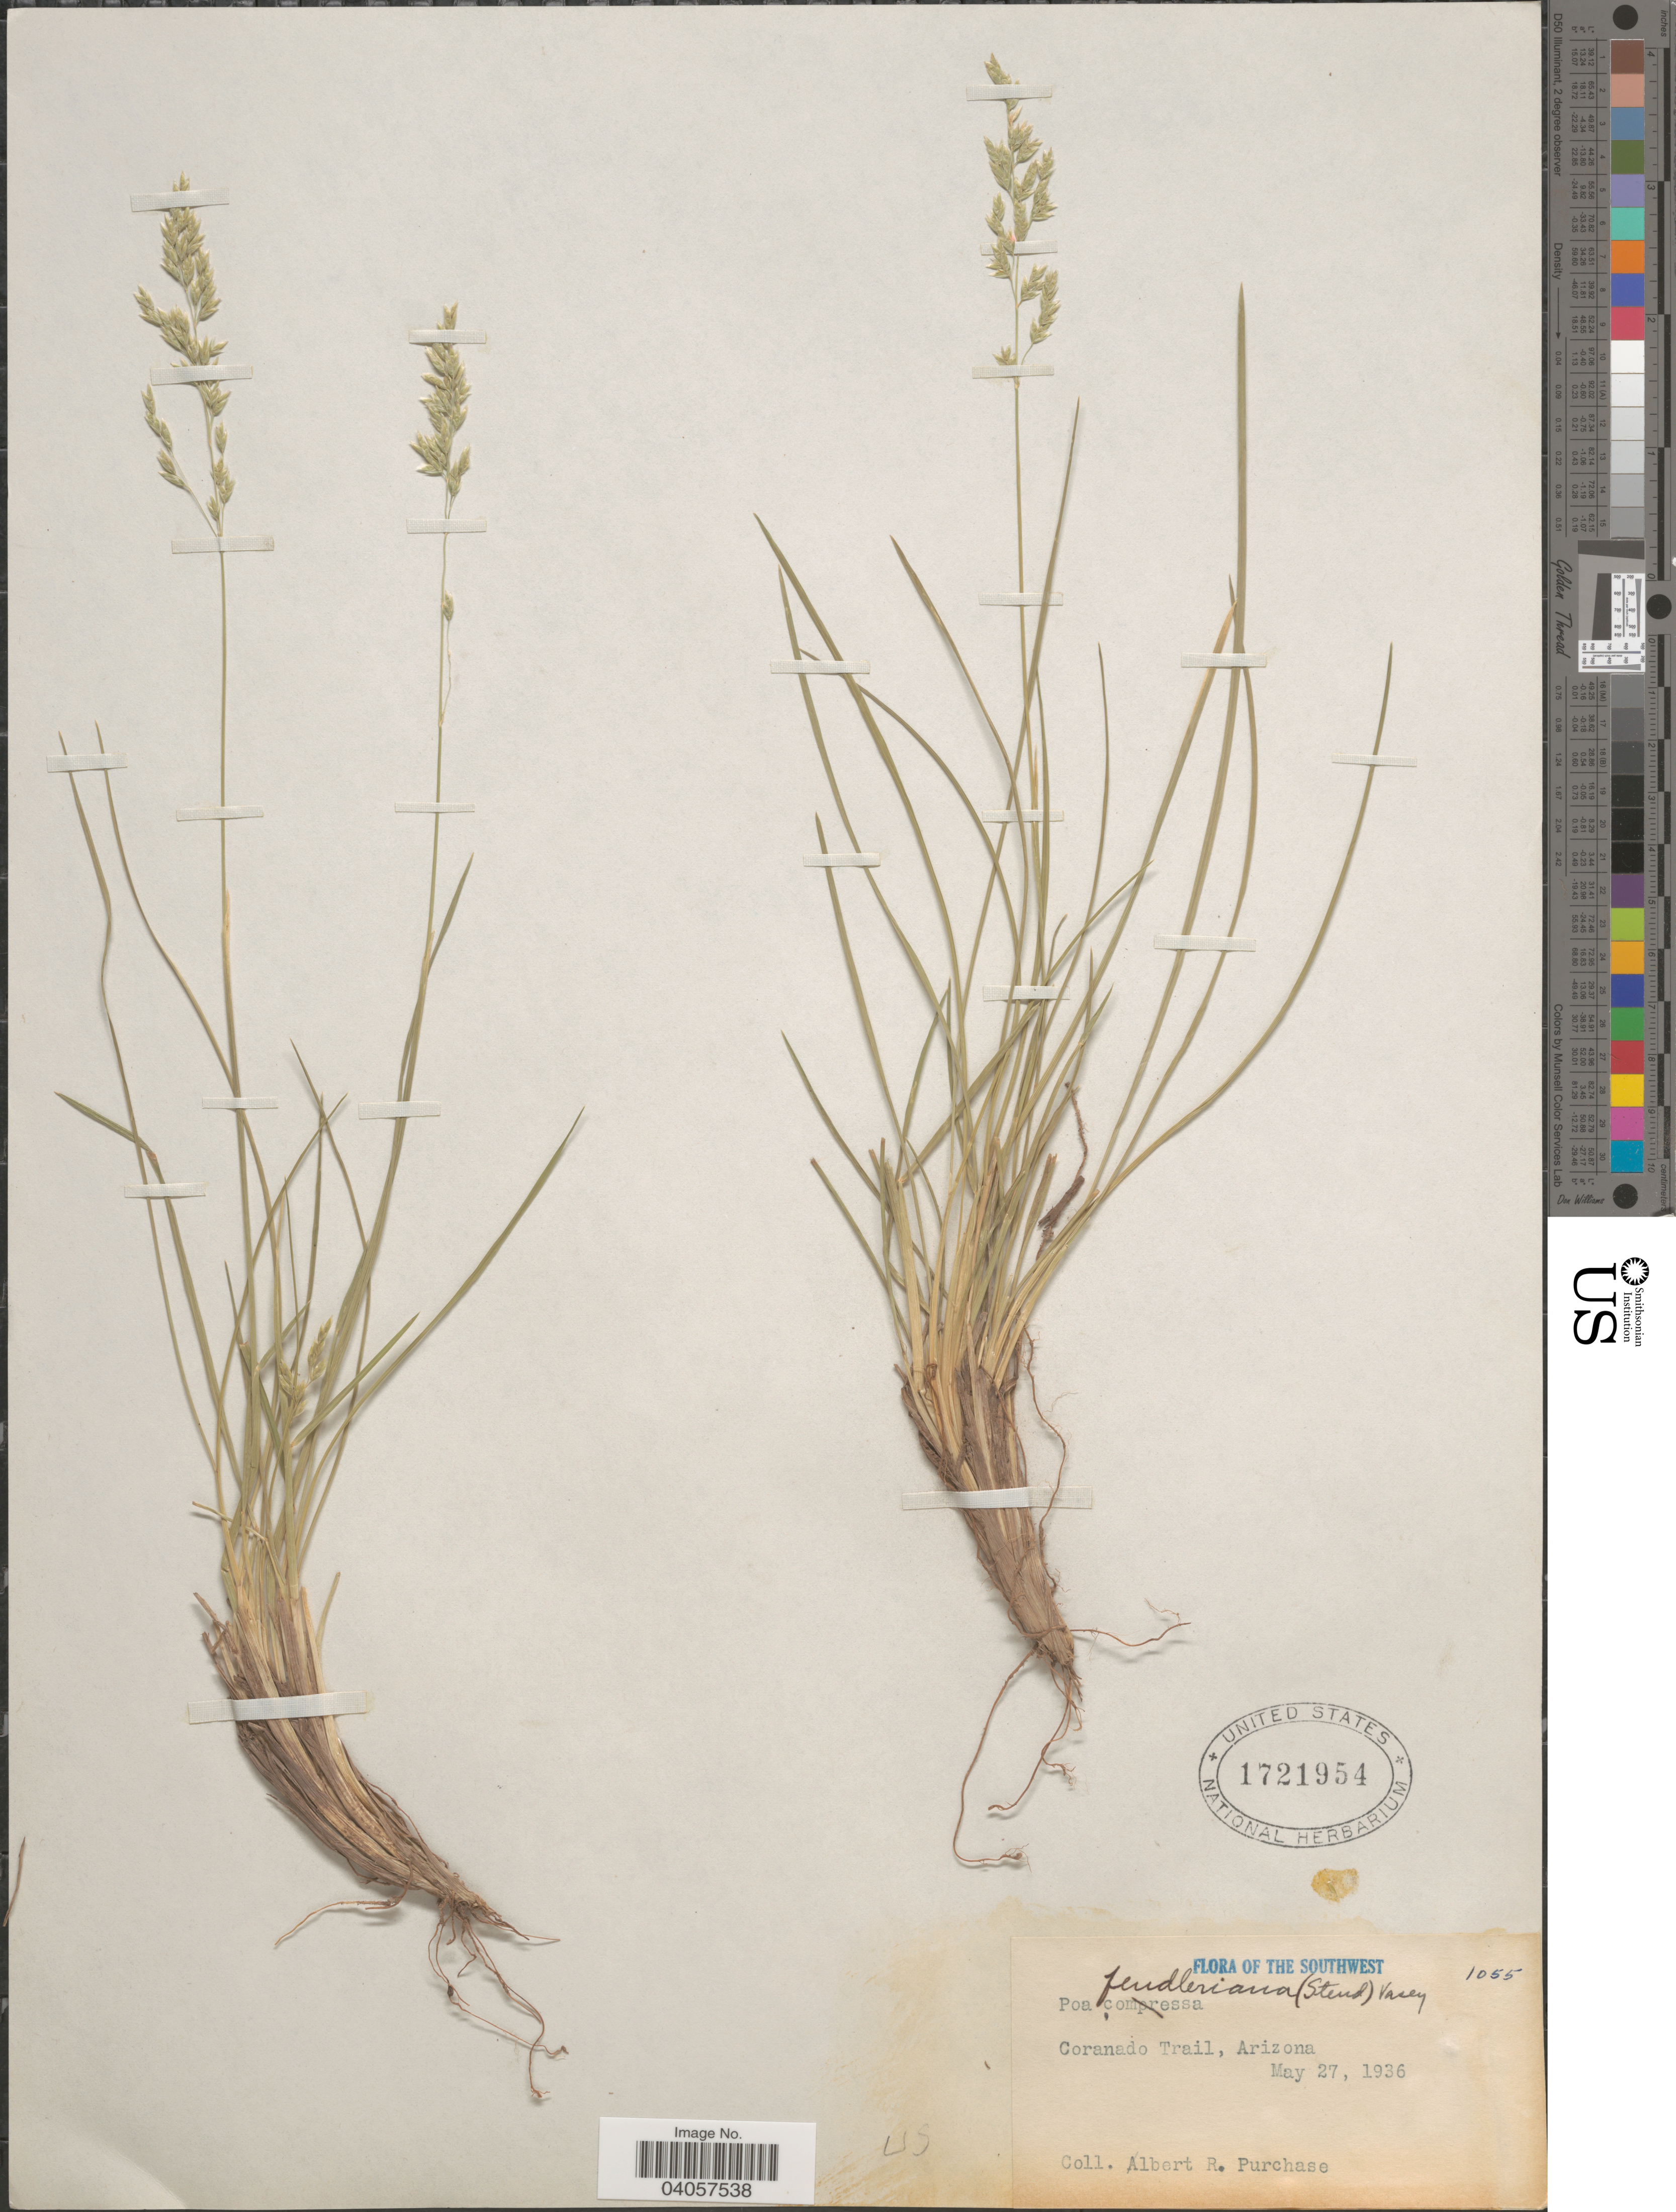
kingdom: Plantae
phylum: Tracheophyta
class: Liliopsida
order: Poales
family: Poaceae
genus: Poa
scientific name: Poa fendleriana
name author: (Steud.) Vasey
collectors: A. Purchase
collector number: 1055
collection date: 1936-05-27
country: United States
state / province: Arizona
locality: Southwest. Coranado Trail.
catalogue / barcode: US 1721954